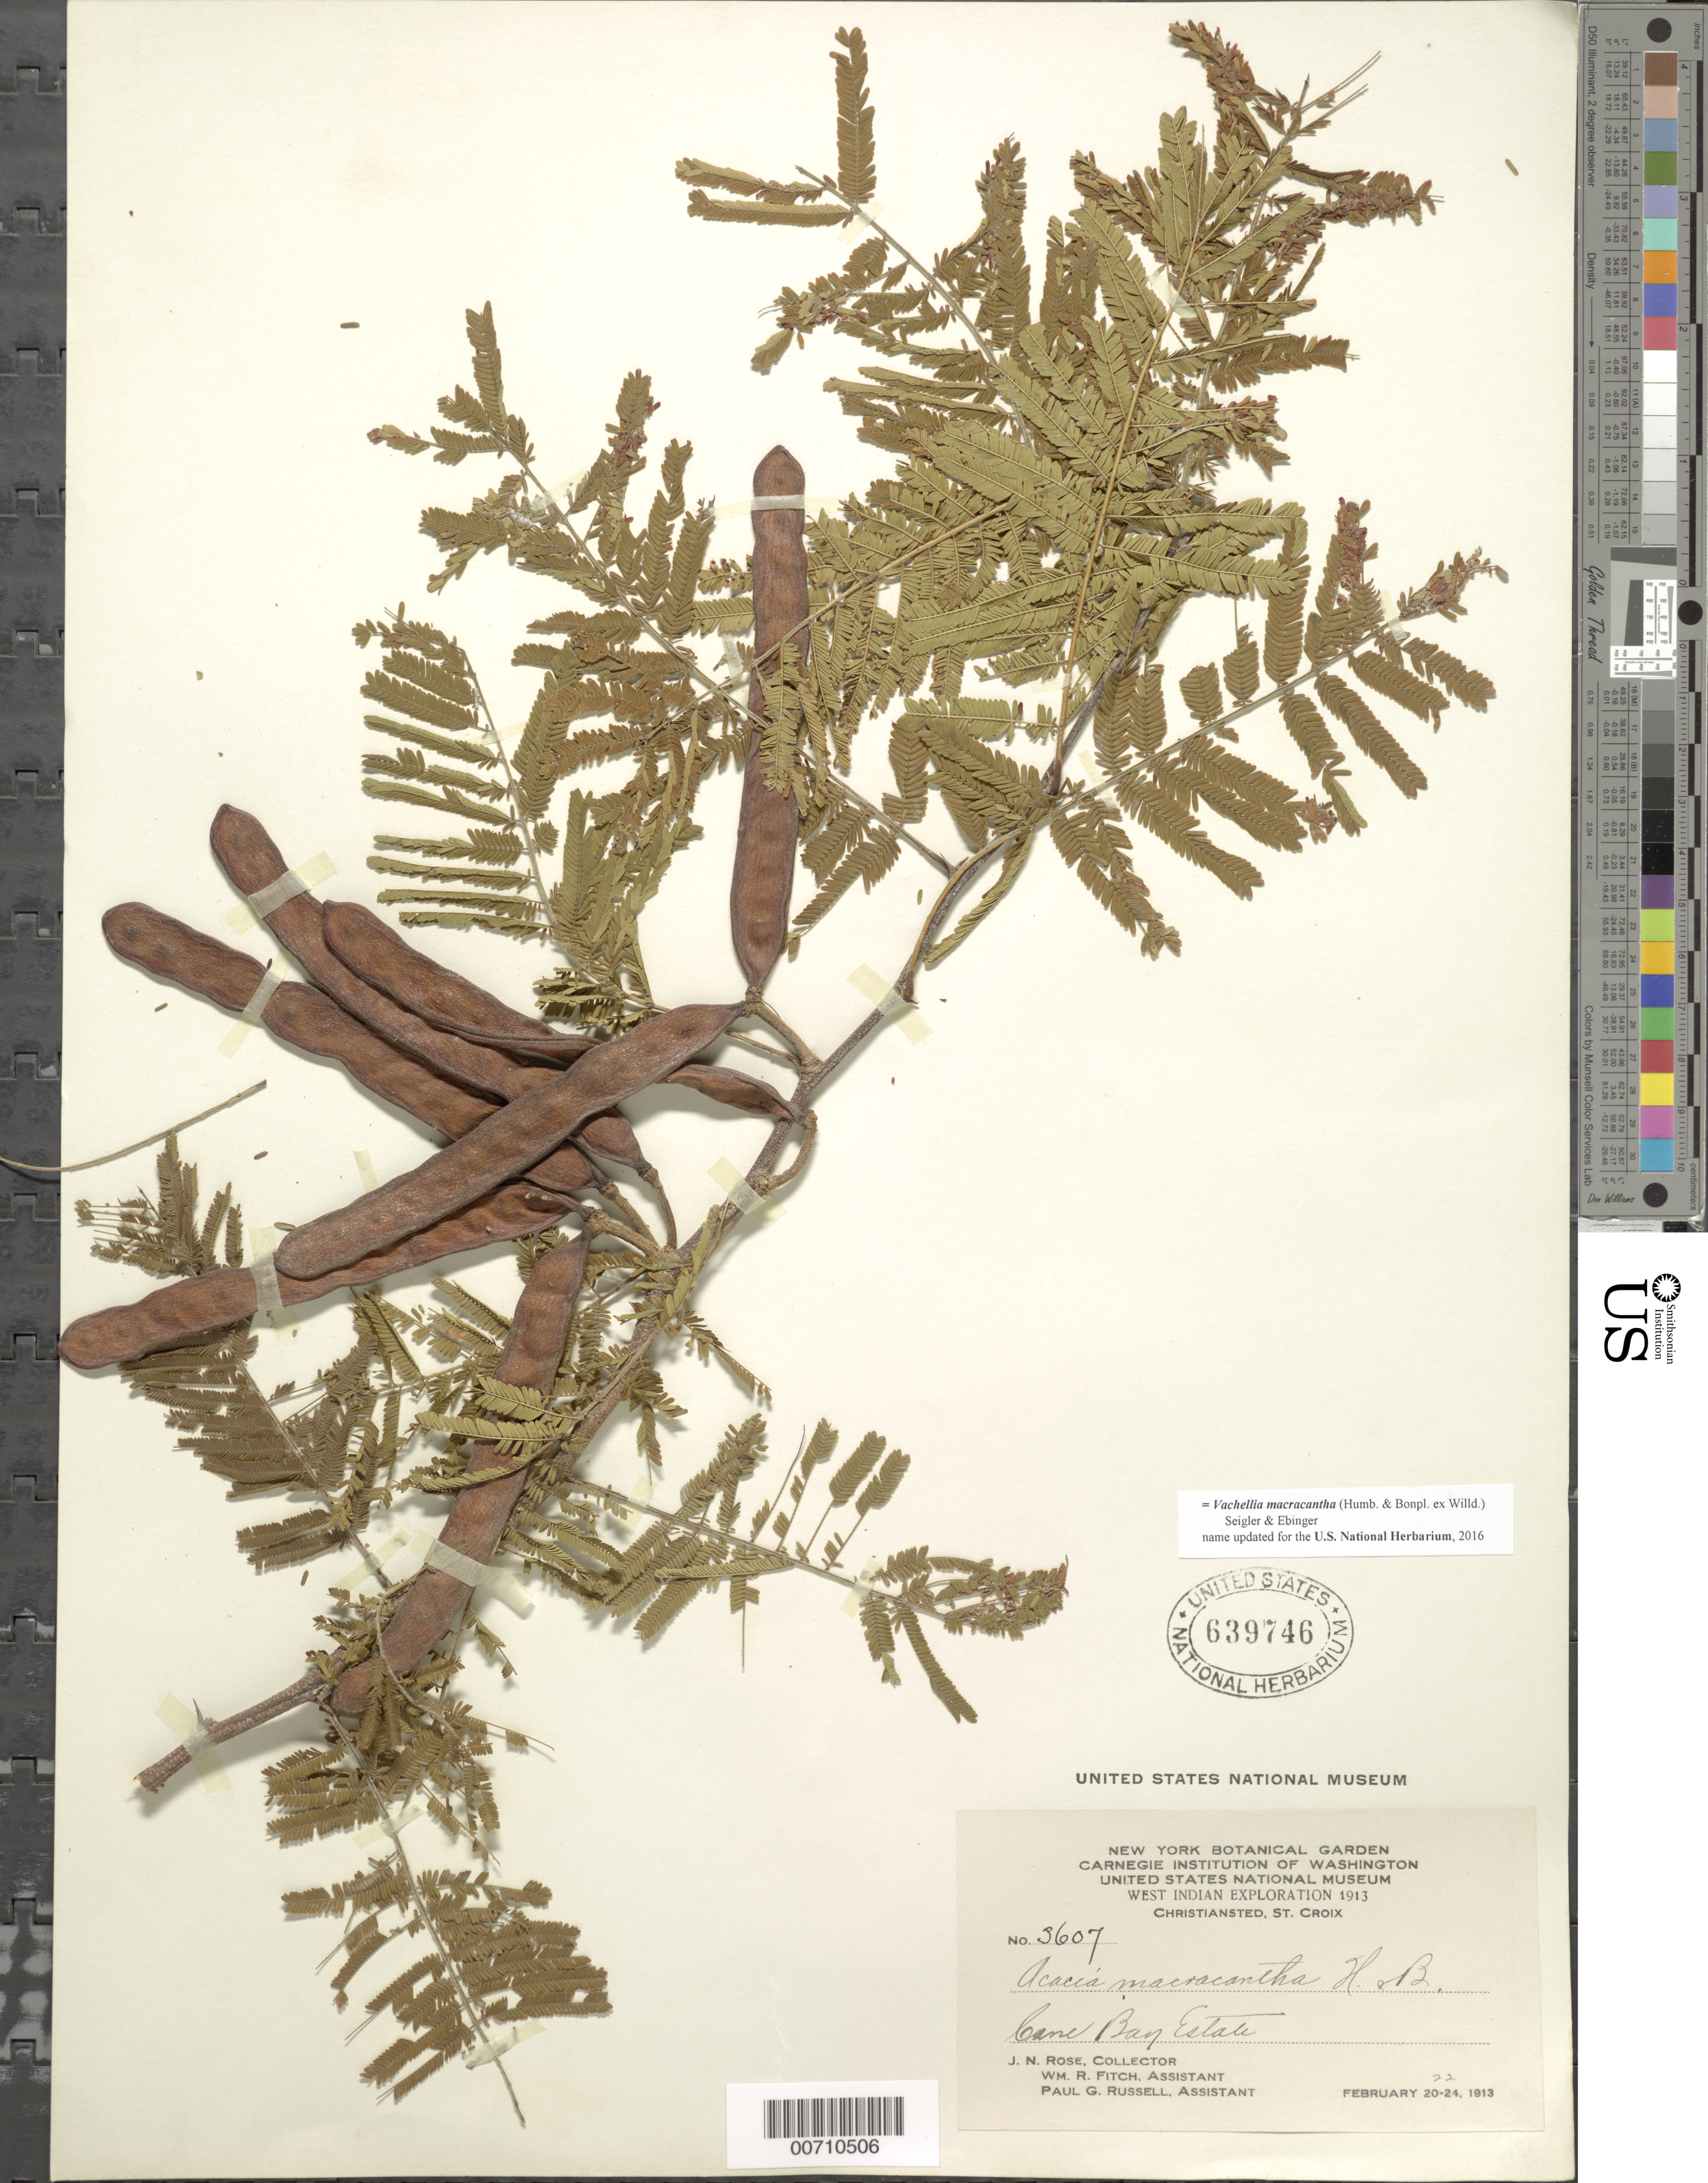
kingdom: Plantae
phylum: Tracheophyta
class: Magnoliopsida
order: Fabales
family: Fabaceae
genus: Vachellia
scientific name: Vachellia macracantha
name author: (Humb. & Bonpl. ex Willd.) Seigler & Ebinger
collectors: J. N. Rose, W. R. Fitch & P. G. Russell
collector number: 5607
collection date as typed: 22 Feb 1913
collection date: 1913-02-22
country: U.S. Virgin Islands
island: St. Croix Island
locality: Christiansted, Cane Bay Estate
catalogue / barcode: US 639746